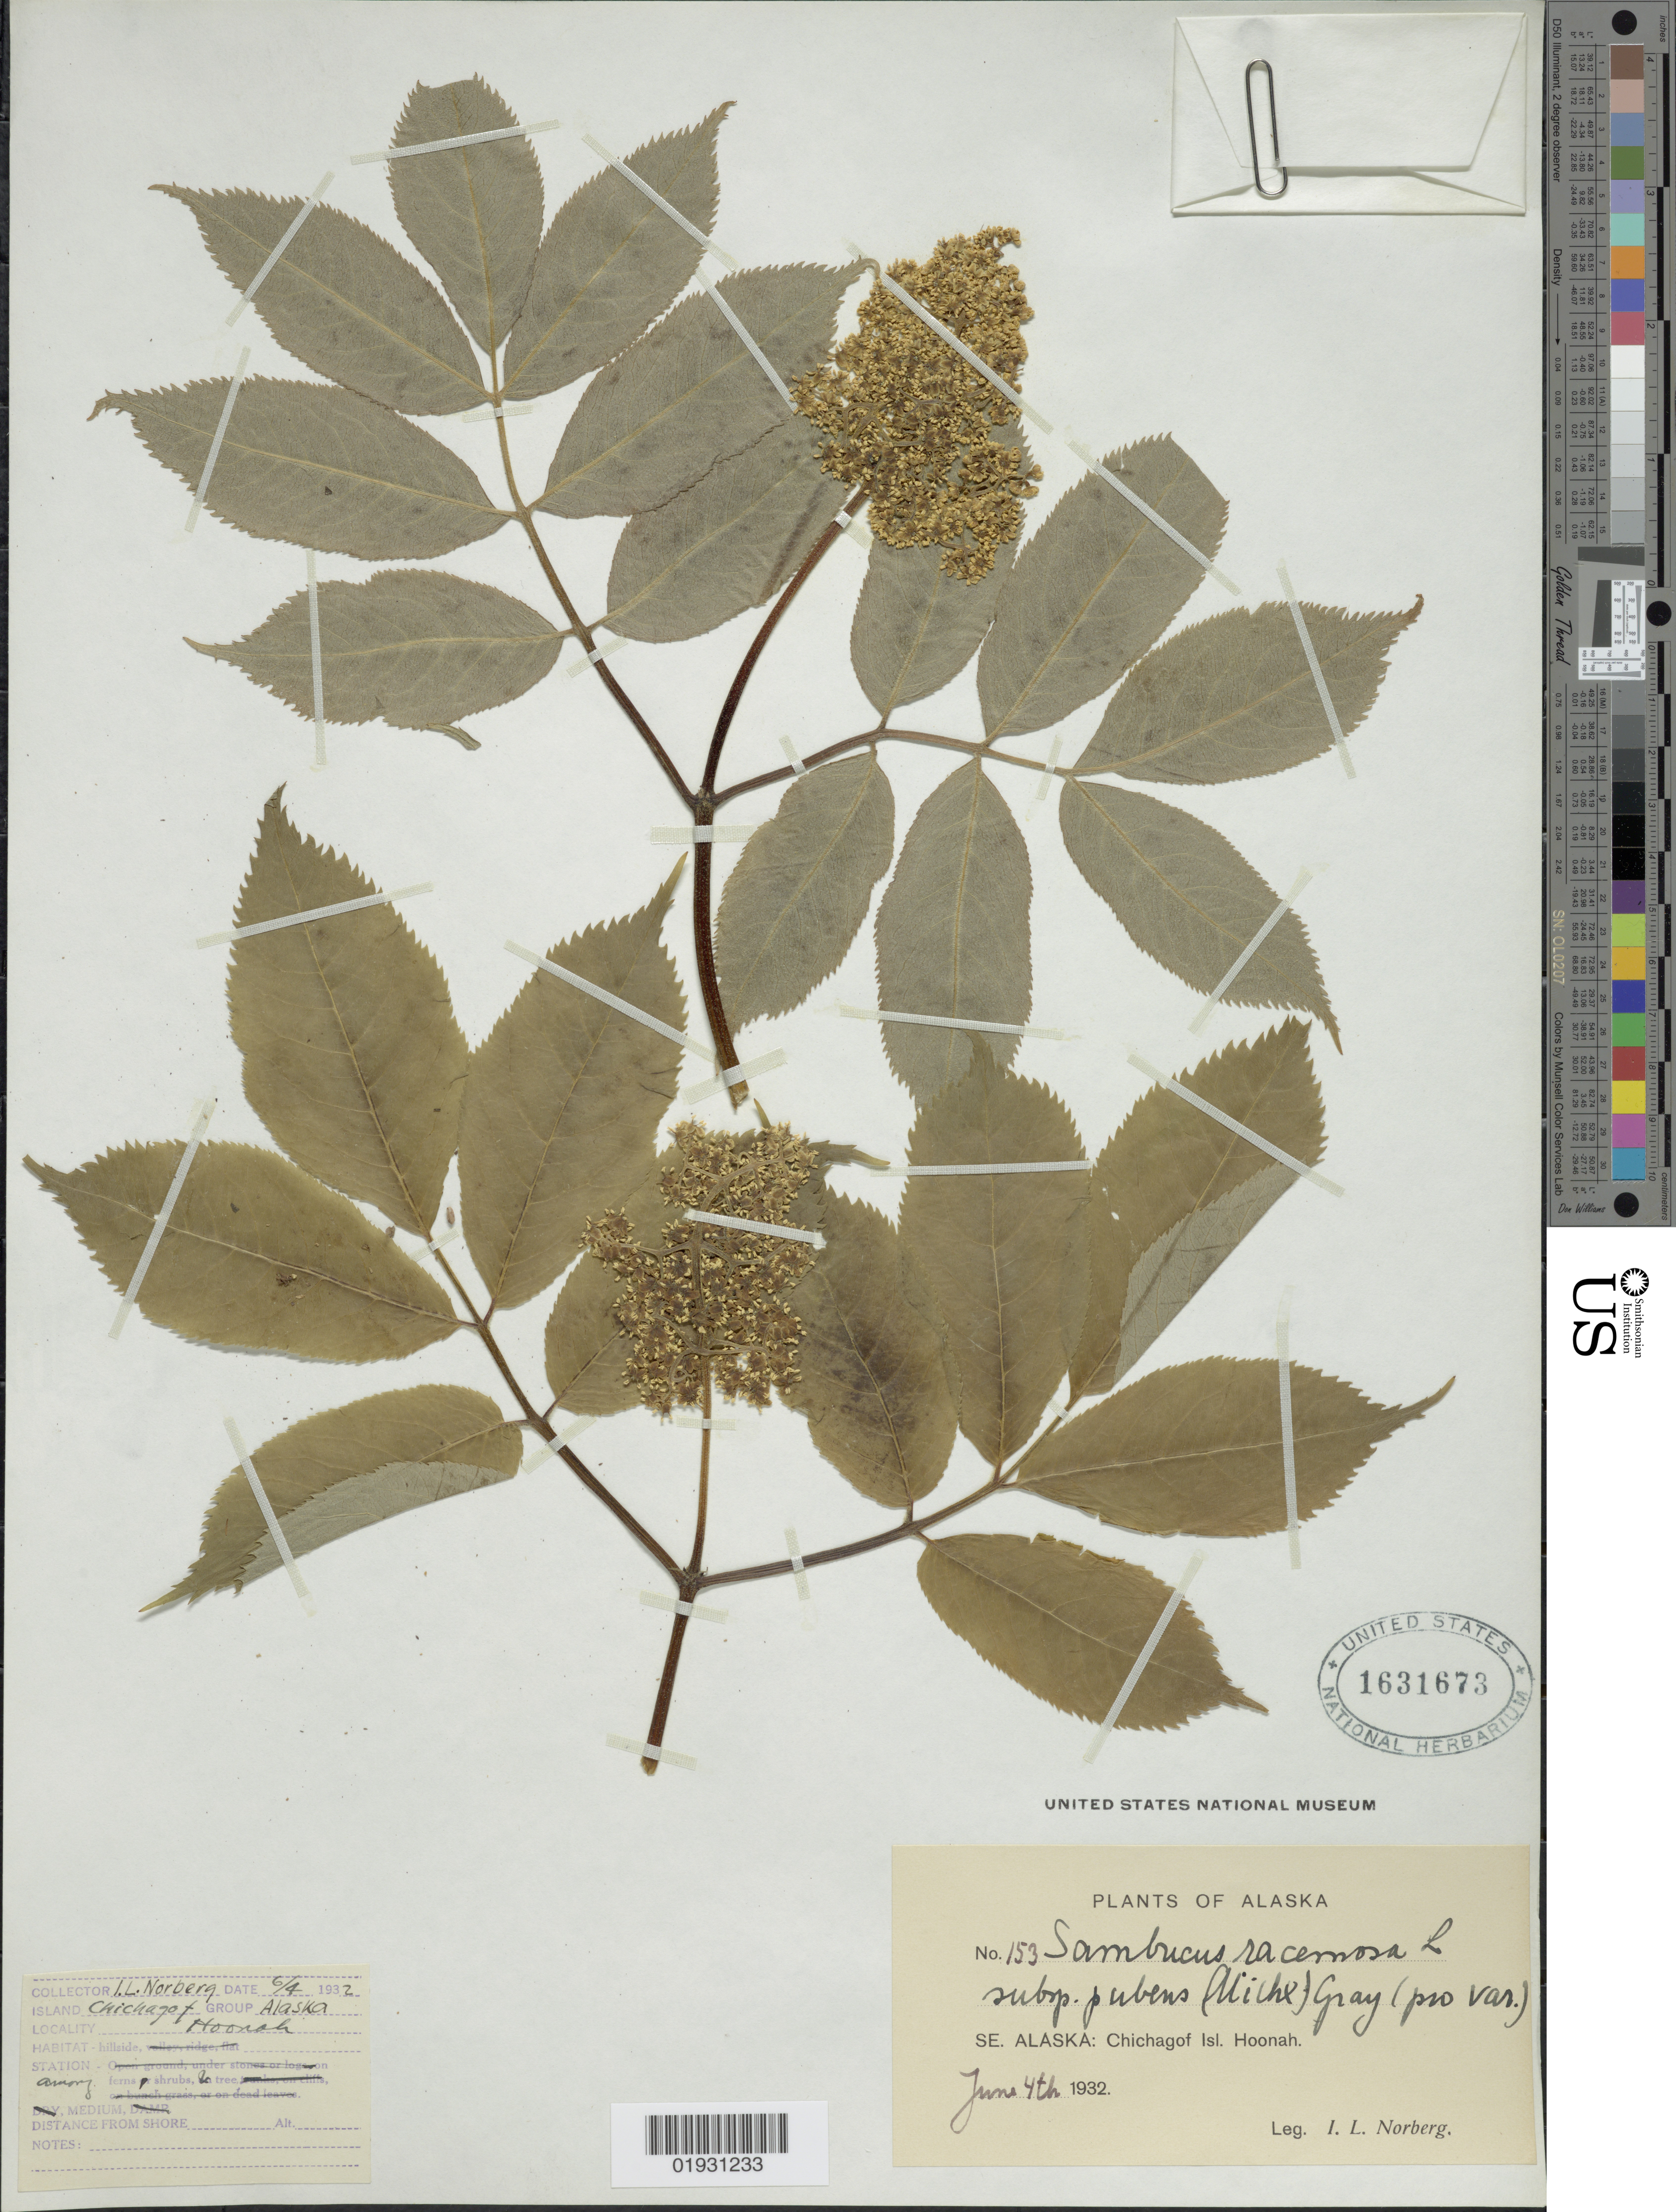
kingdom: Plantae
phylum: Tracheophyta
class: Magnoliopsida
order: Dipsacales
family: Viburnaceae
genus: Sambucus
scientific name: Sambucus pubens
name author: Michx.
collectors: I. Norberg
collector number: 153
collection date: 1932-06-04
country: United States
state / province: Alaska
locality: SE. Alaska, Chichagof Isl. Hoonah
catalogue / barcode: US 1631673